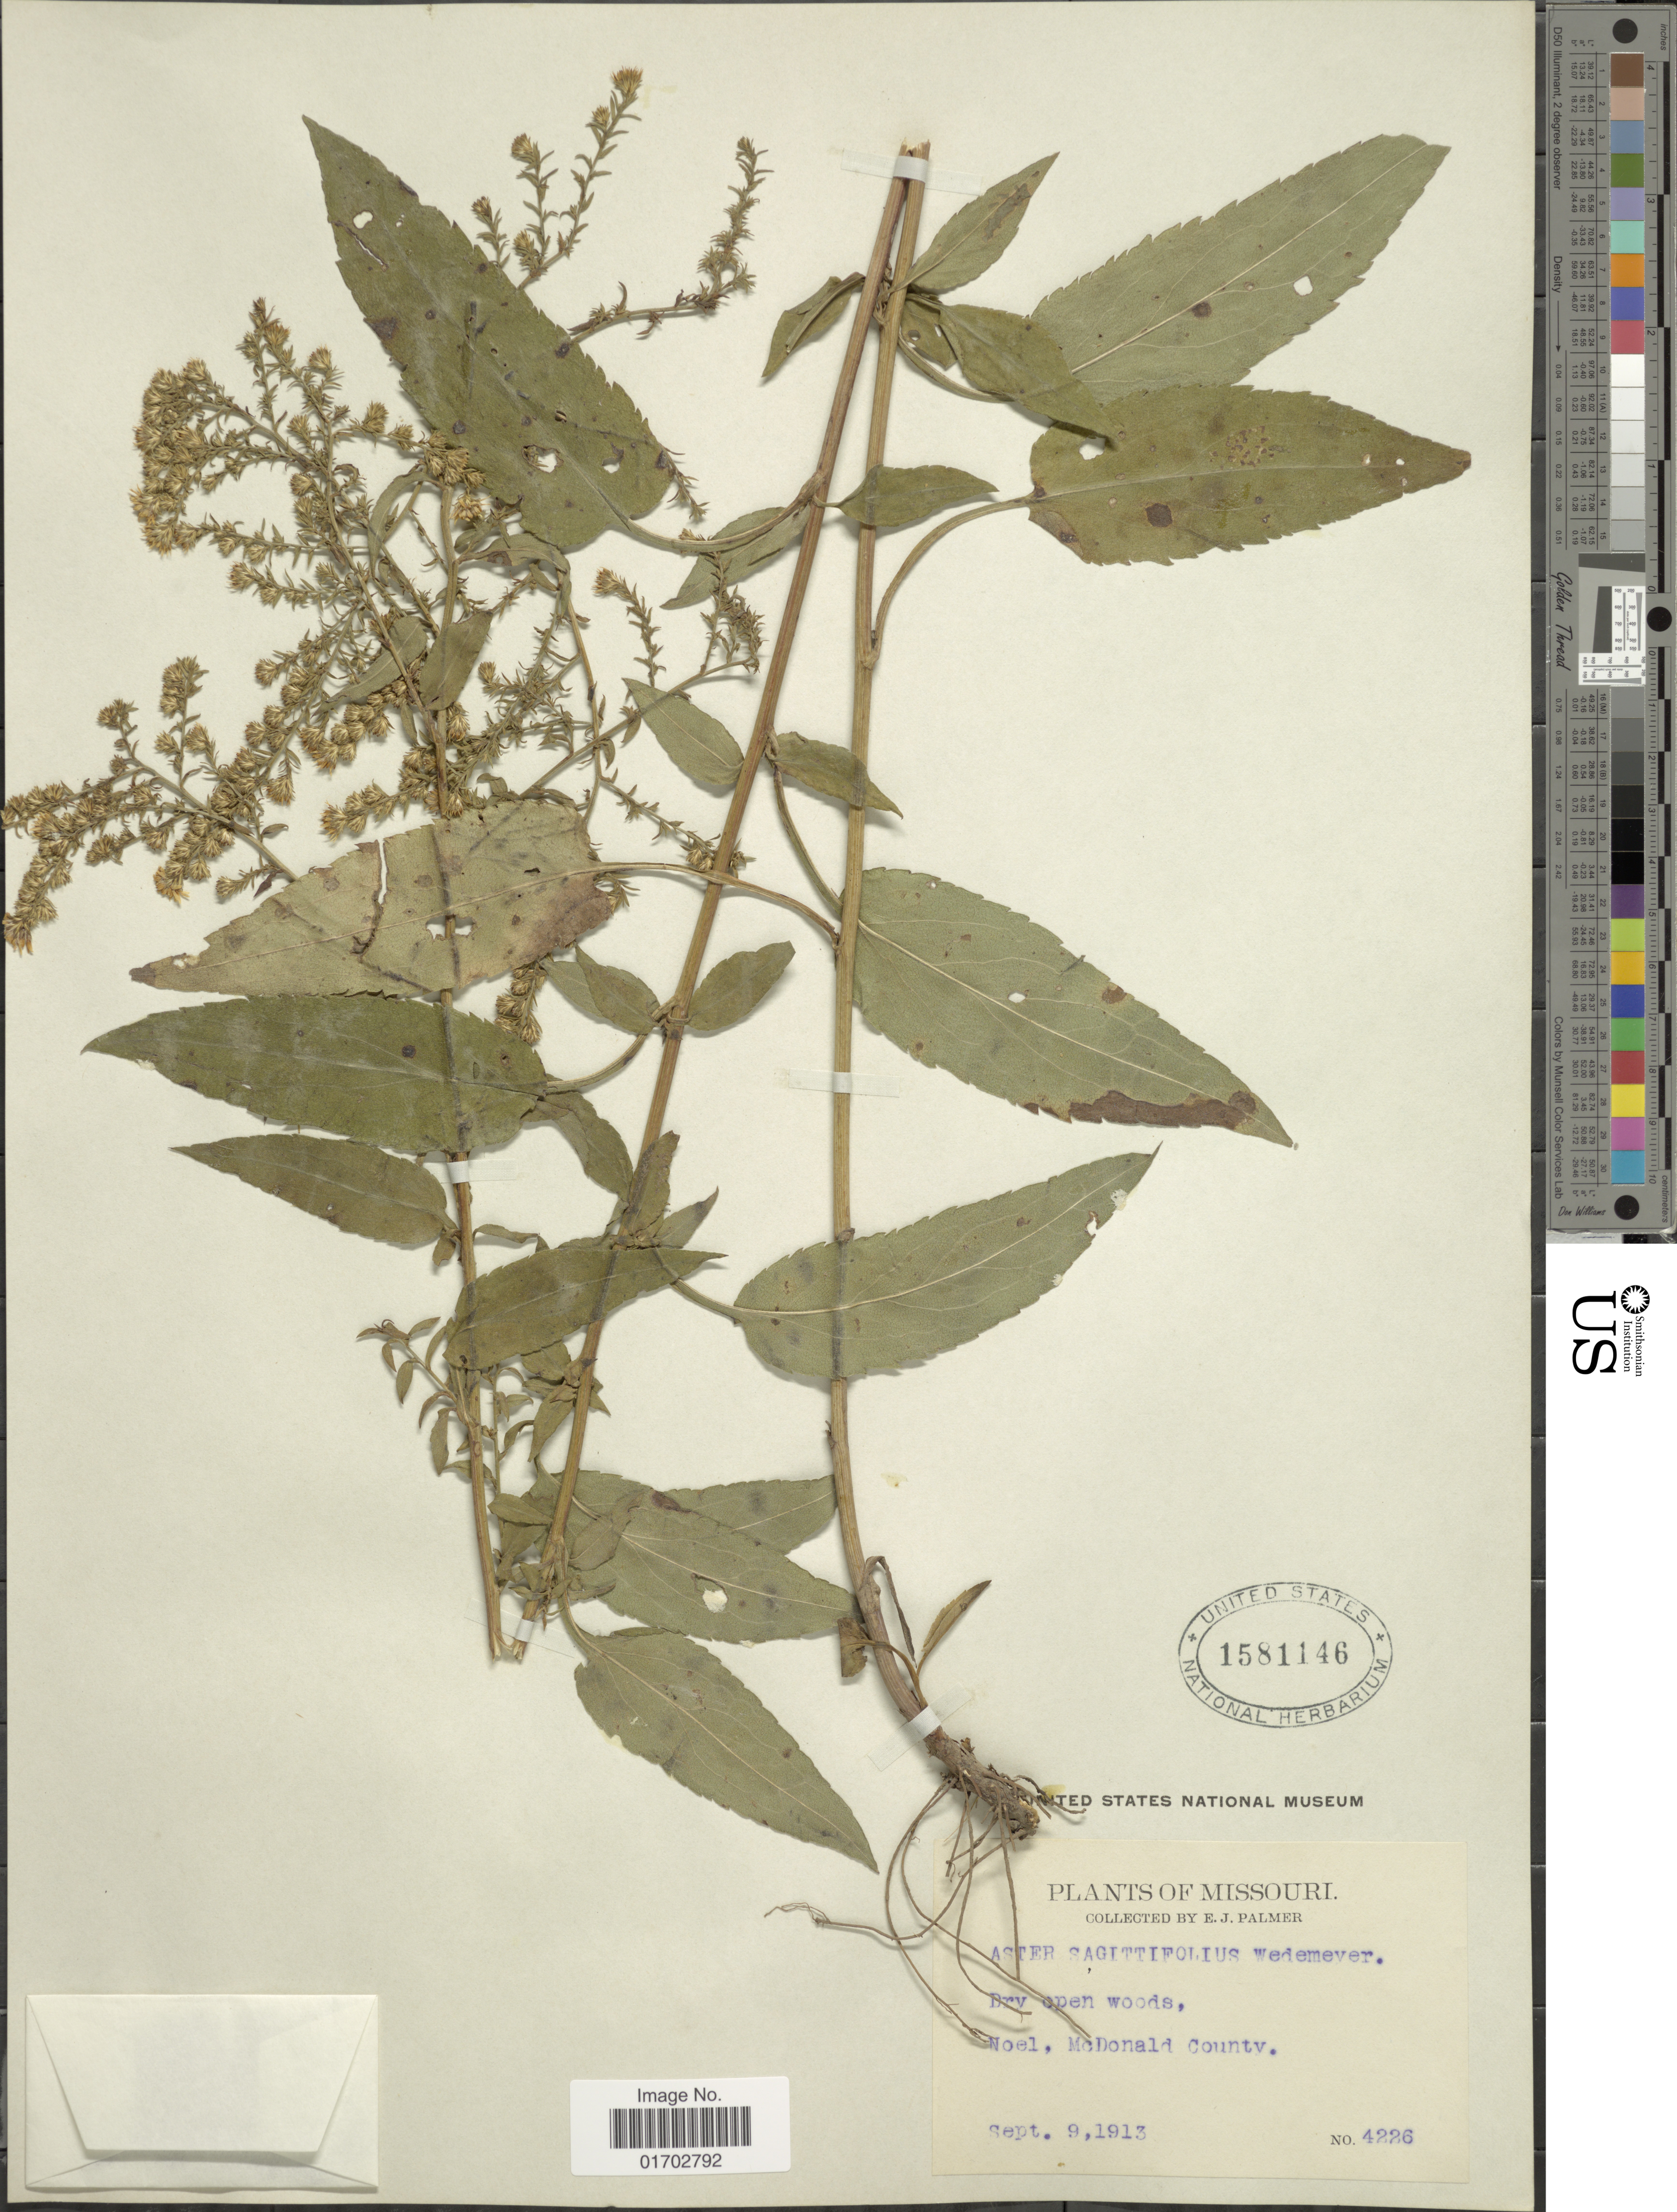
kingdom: Plantae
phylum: Tracheophyta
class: Magnoliopsida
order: Asterales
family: Asteraceae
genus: Symphyotrichum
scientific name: Symphyotrichum sagittifolium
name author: (Wedem. ex Willd.) G.L. Nesom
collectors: E. J. Palmer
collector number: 4226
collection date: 1913-09-09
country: United States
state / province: Missouri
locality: Noel, McDonald County.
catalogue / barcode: US 1581146